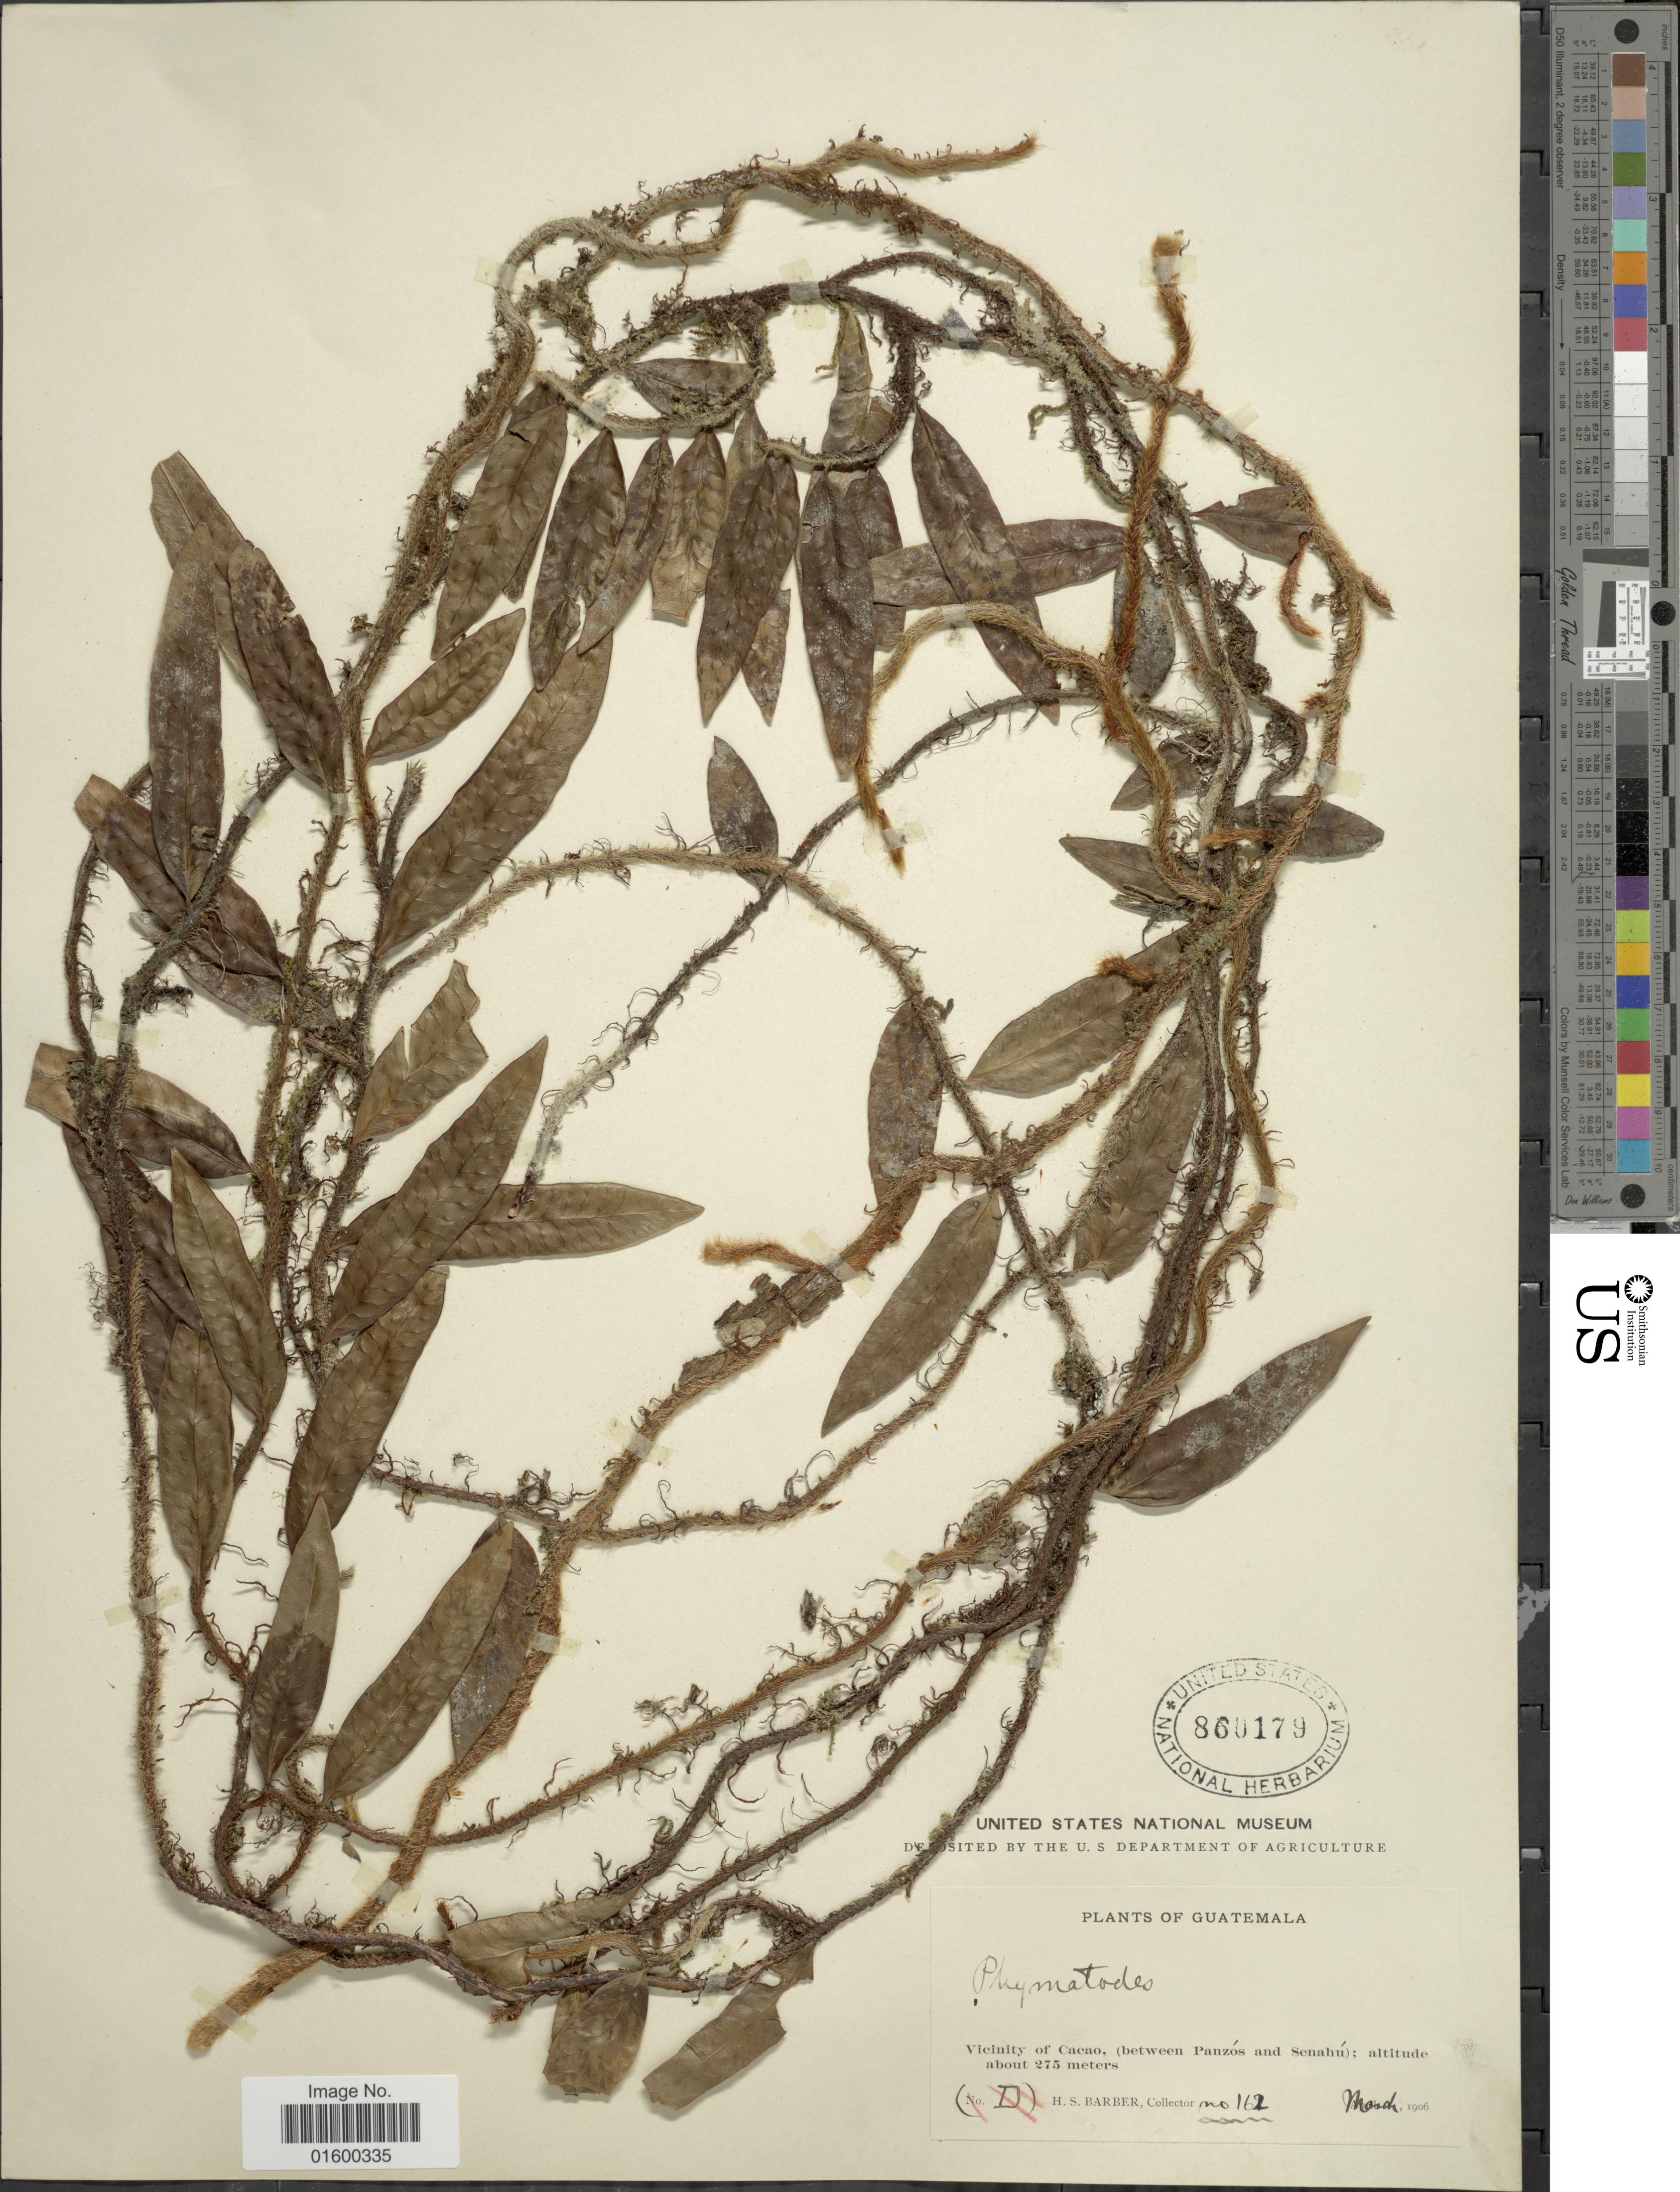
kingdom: Plantae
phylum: Tracheophyta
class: Polypodiopsida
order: Polypodiales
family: Polypodiaceae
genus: Microgramma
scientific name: Microgramma lycopodioides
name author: (L.) Copel.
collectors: H. Barber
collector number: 162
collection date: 1906-03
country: Guatemala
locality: Between of Cacao, between Panzos and Senahu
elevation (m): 275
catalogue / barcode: US 860179